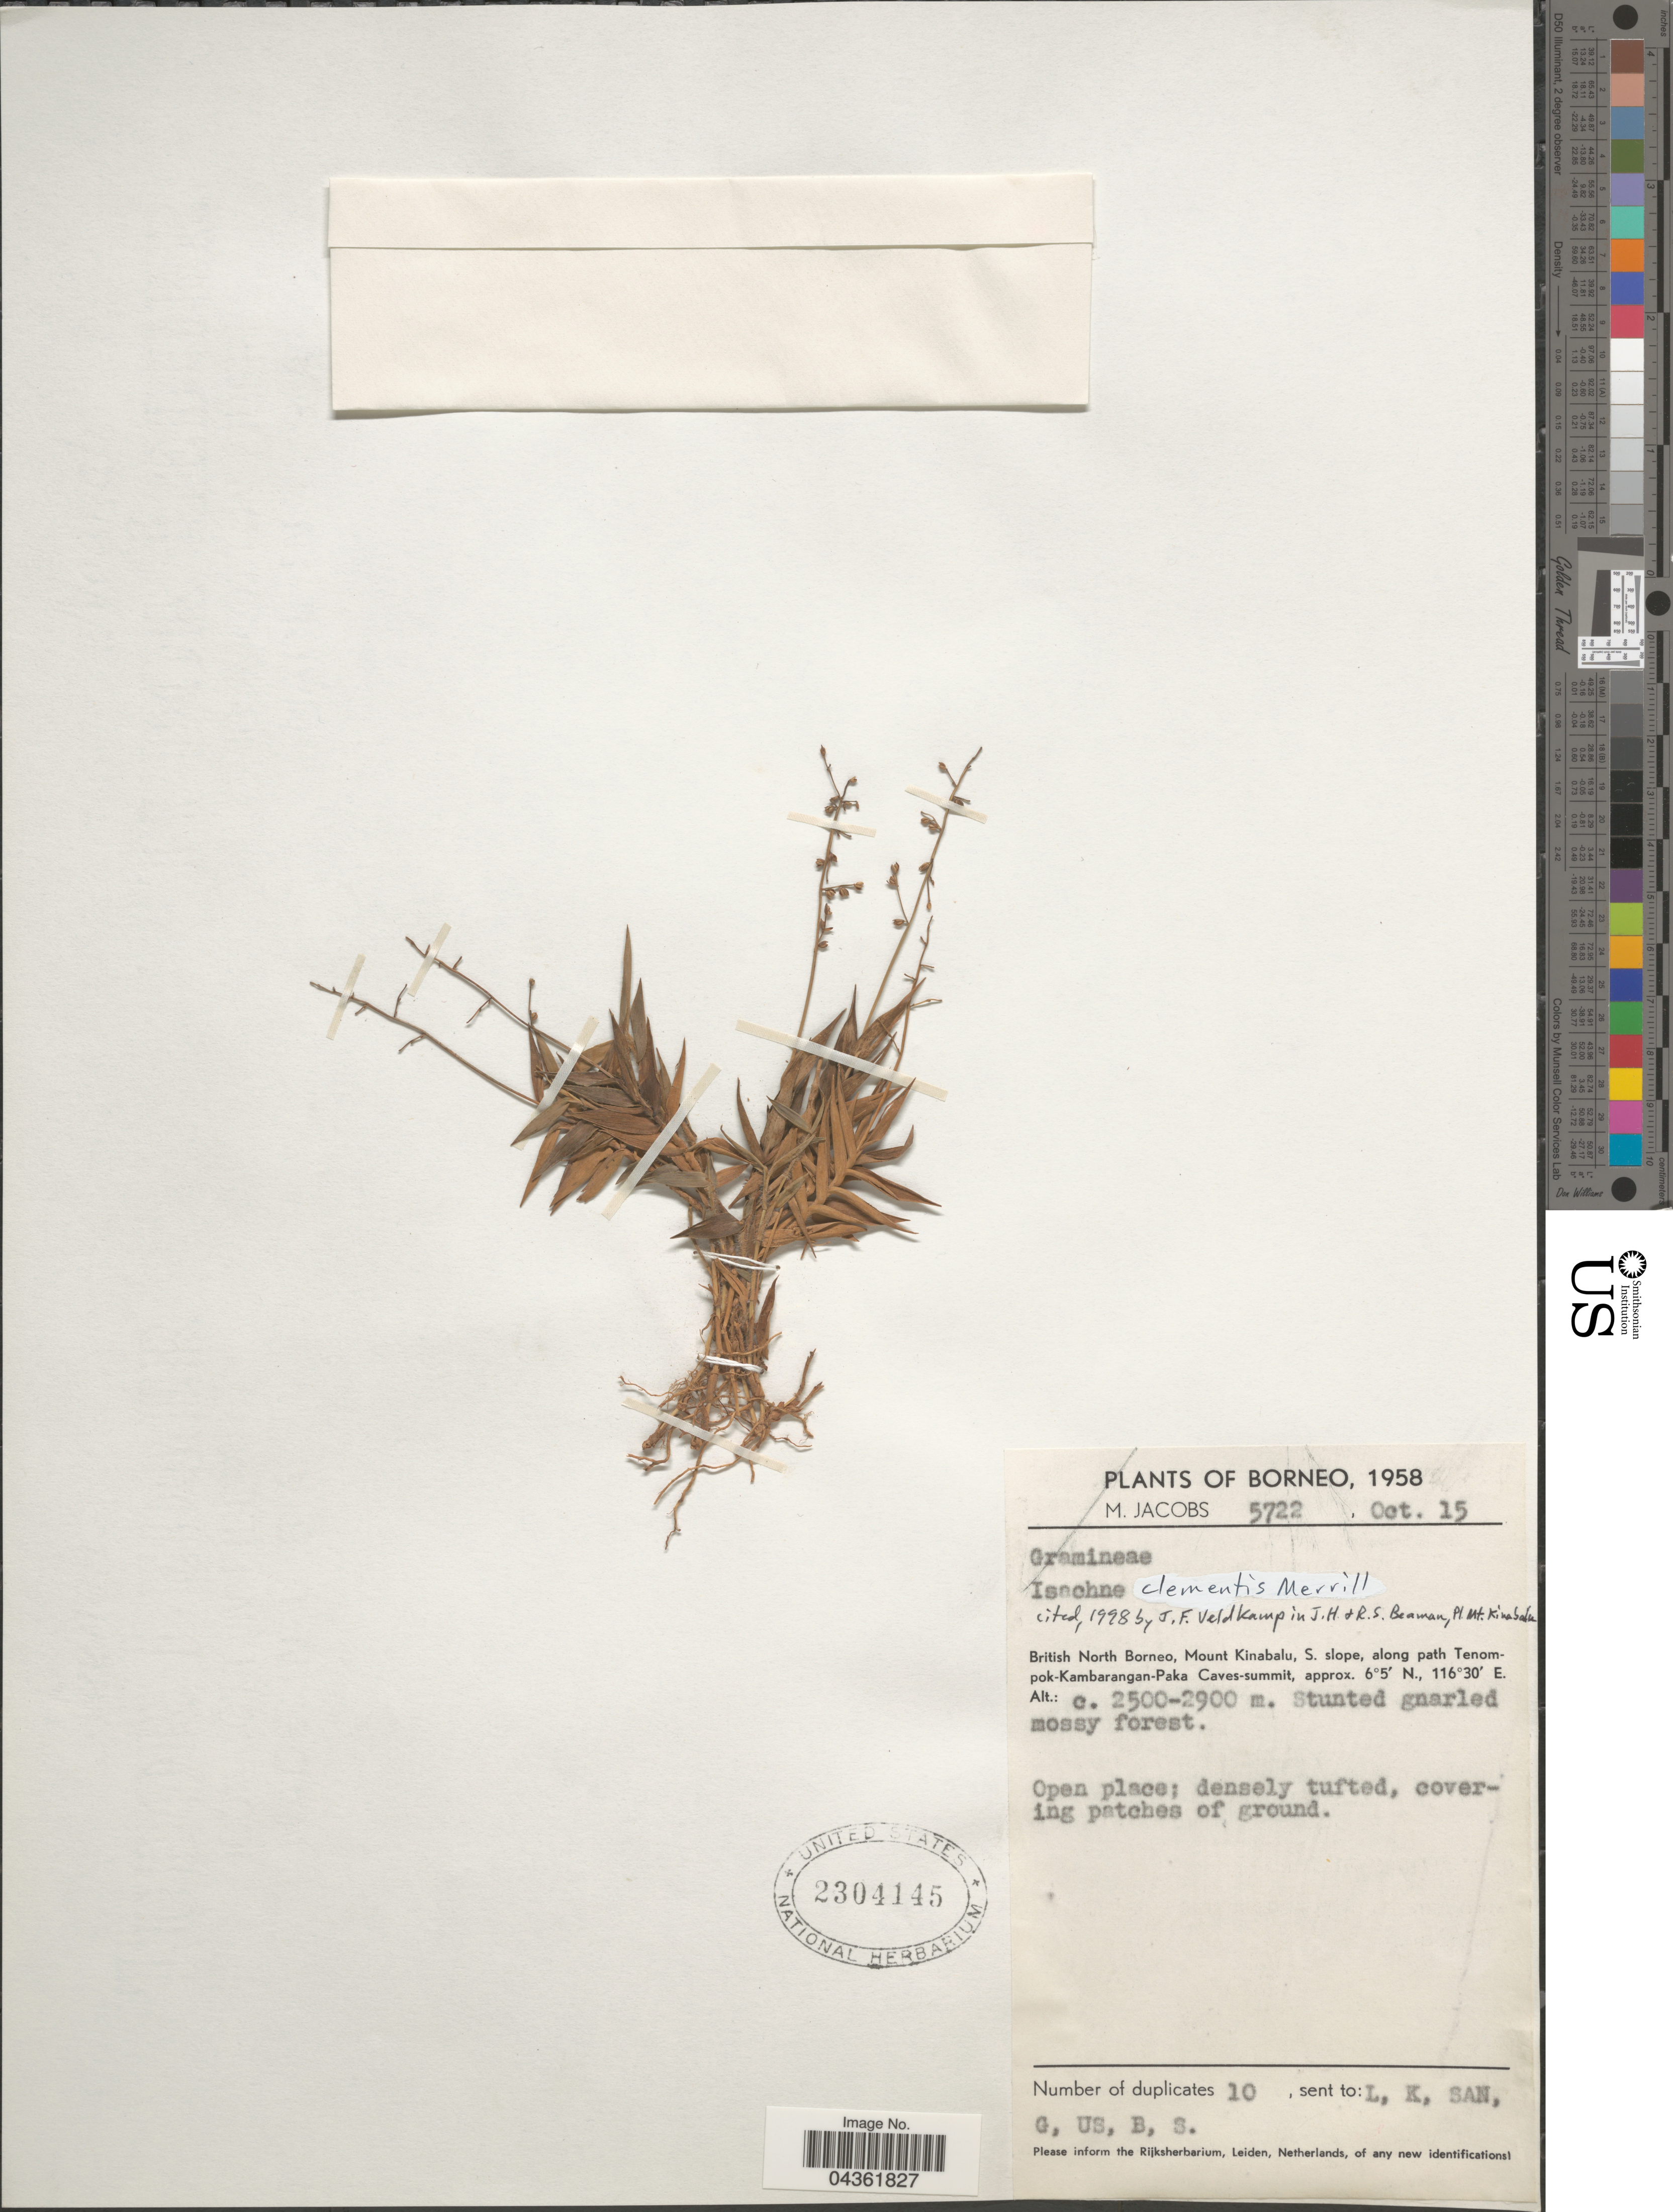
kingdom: Plantae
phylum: Tracheophyta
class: Liliopsida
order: Poales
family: Poaceae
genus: Isachne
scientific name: Isachne clementis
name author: Merr.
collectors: M. Jacobs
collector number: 5722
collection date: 1958-10-15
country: Malaysia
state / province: Sabah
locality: Borneo. British North Borneo, Mount Kinabalu, S. slope, along path Tenompok-Kambarangan-Paka Caves-summit.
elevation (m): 2500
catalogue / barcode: US 2304145